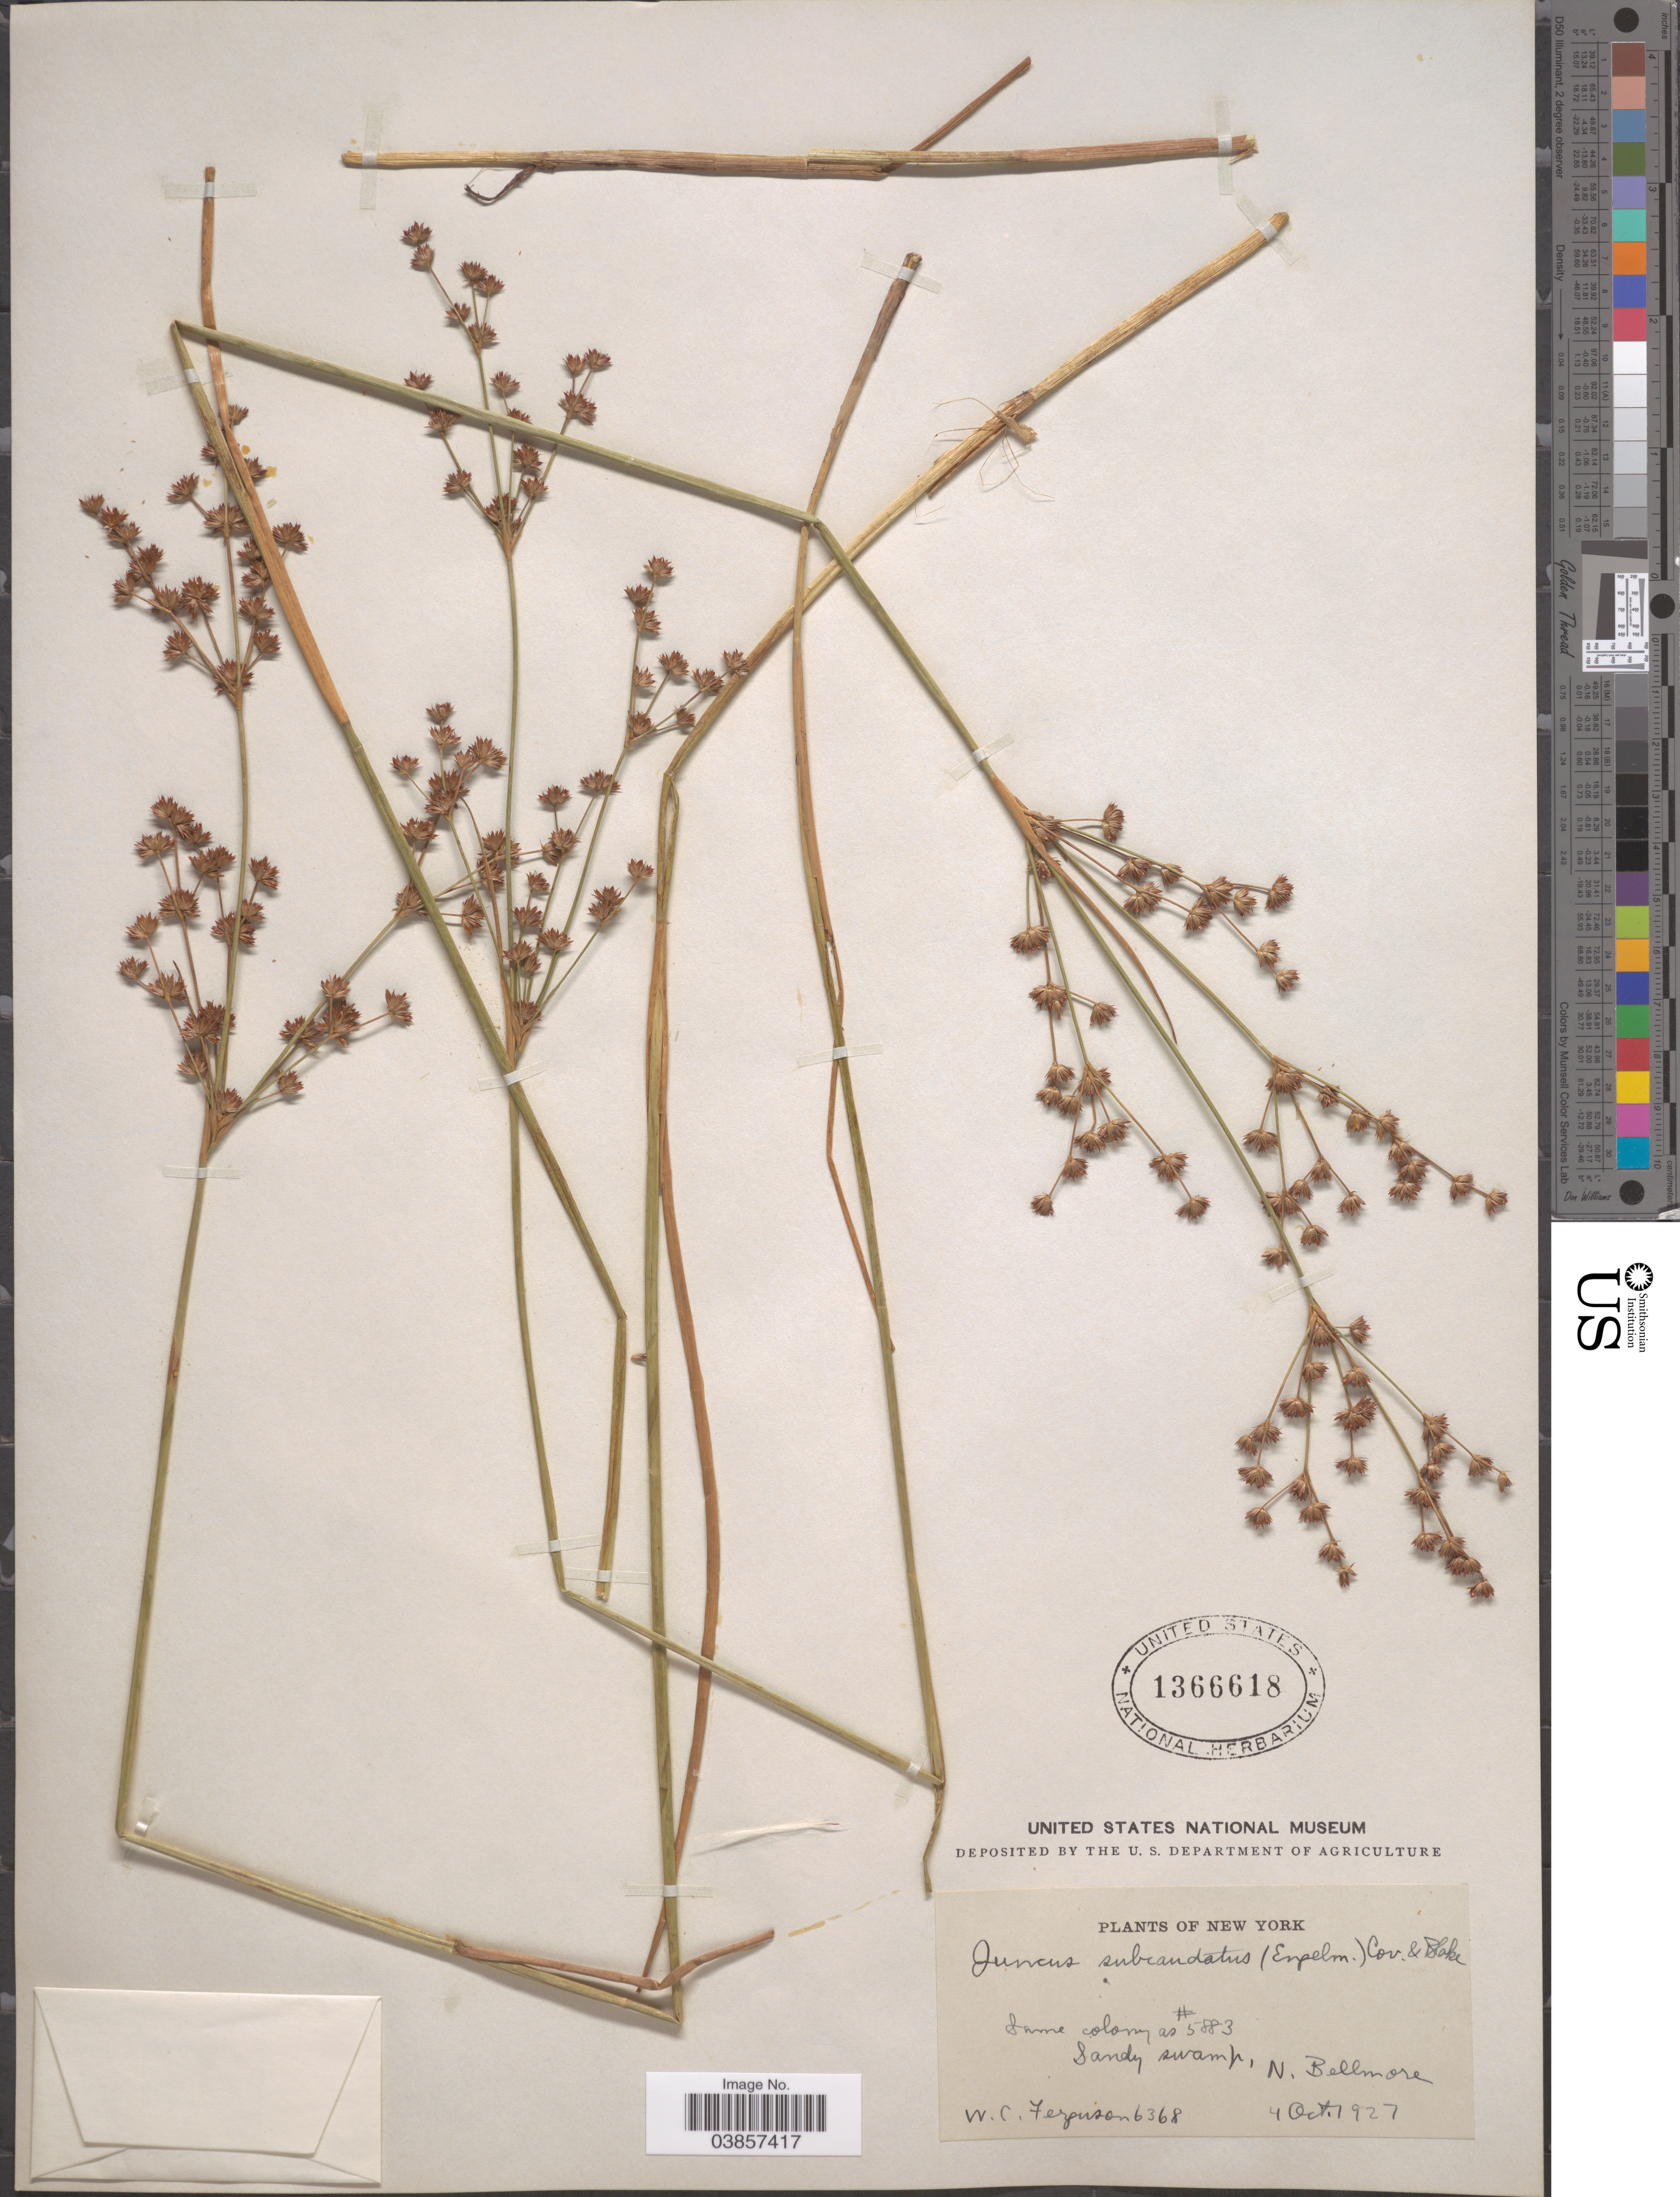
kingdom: Plantae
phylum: Tracheophyta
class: Liliopsida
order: Poales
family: Juncaceae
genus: Juncus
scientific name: Juncus subcaudatus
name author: (Engelm. ex A. Gray) Coville & S.F. Blake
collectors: W. Ferguson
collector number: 6368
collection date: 1927-10-04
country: United States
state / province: New York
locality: Sandy swamp, N. Bellmore.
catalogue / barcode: US 1366618